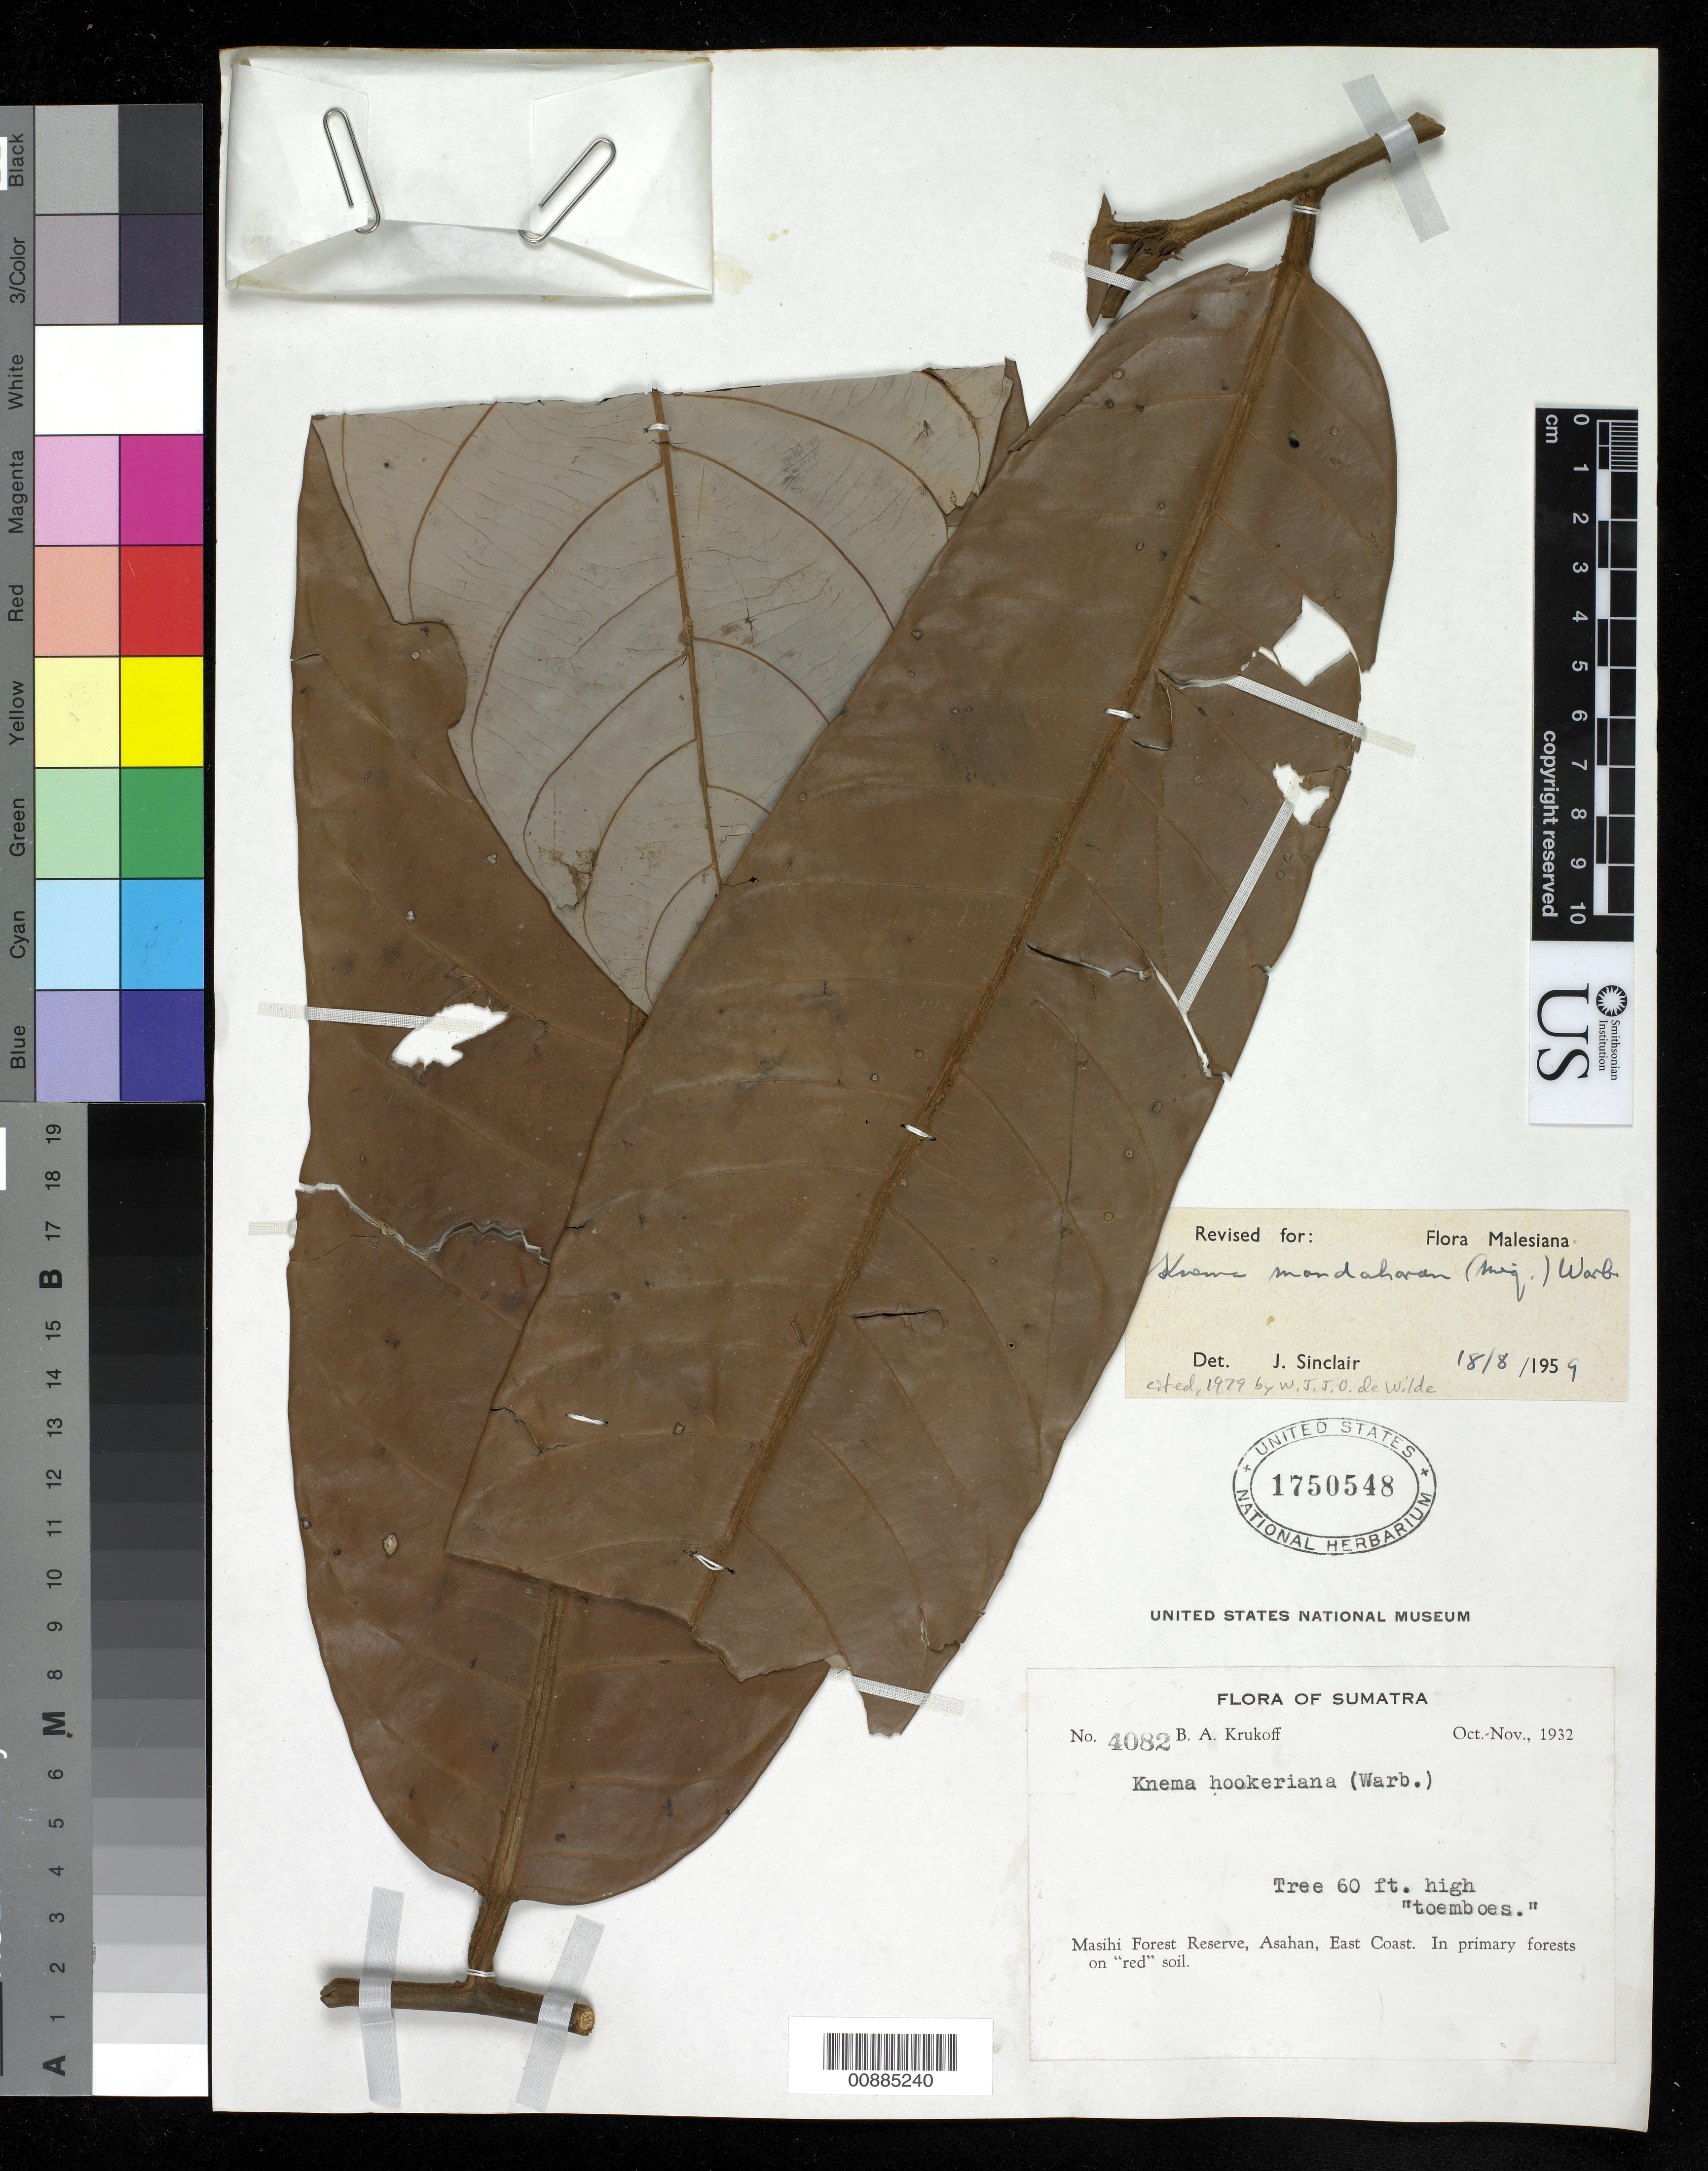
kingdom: Plantae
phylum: Tracheophyta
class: Magnoliopsida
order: Magnoliales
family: Myristicaceae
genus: Knema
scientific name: Knema mandaharan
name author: Warb.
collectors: B. A. Krukoff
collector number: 4082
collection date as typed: Oct 1932 to Nov 1932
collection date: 1932-10/1932-11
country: Indonesia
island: Sumatra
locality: Masihi Forest Reserve, Asahan, East Coast.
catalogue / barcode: US 1750548